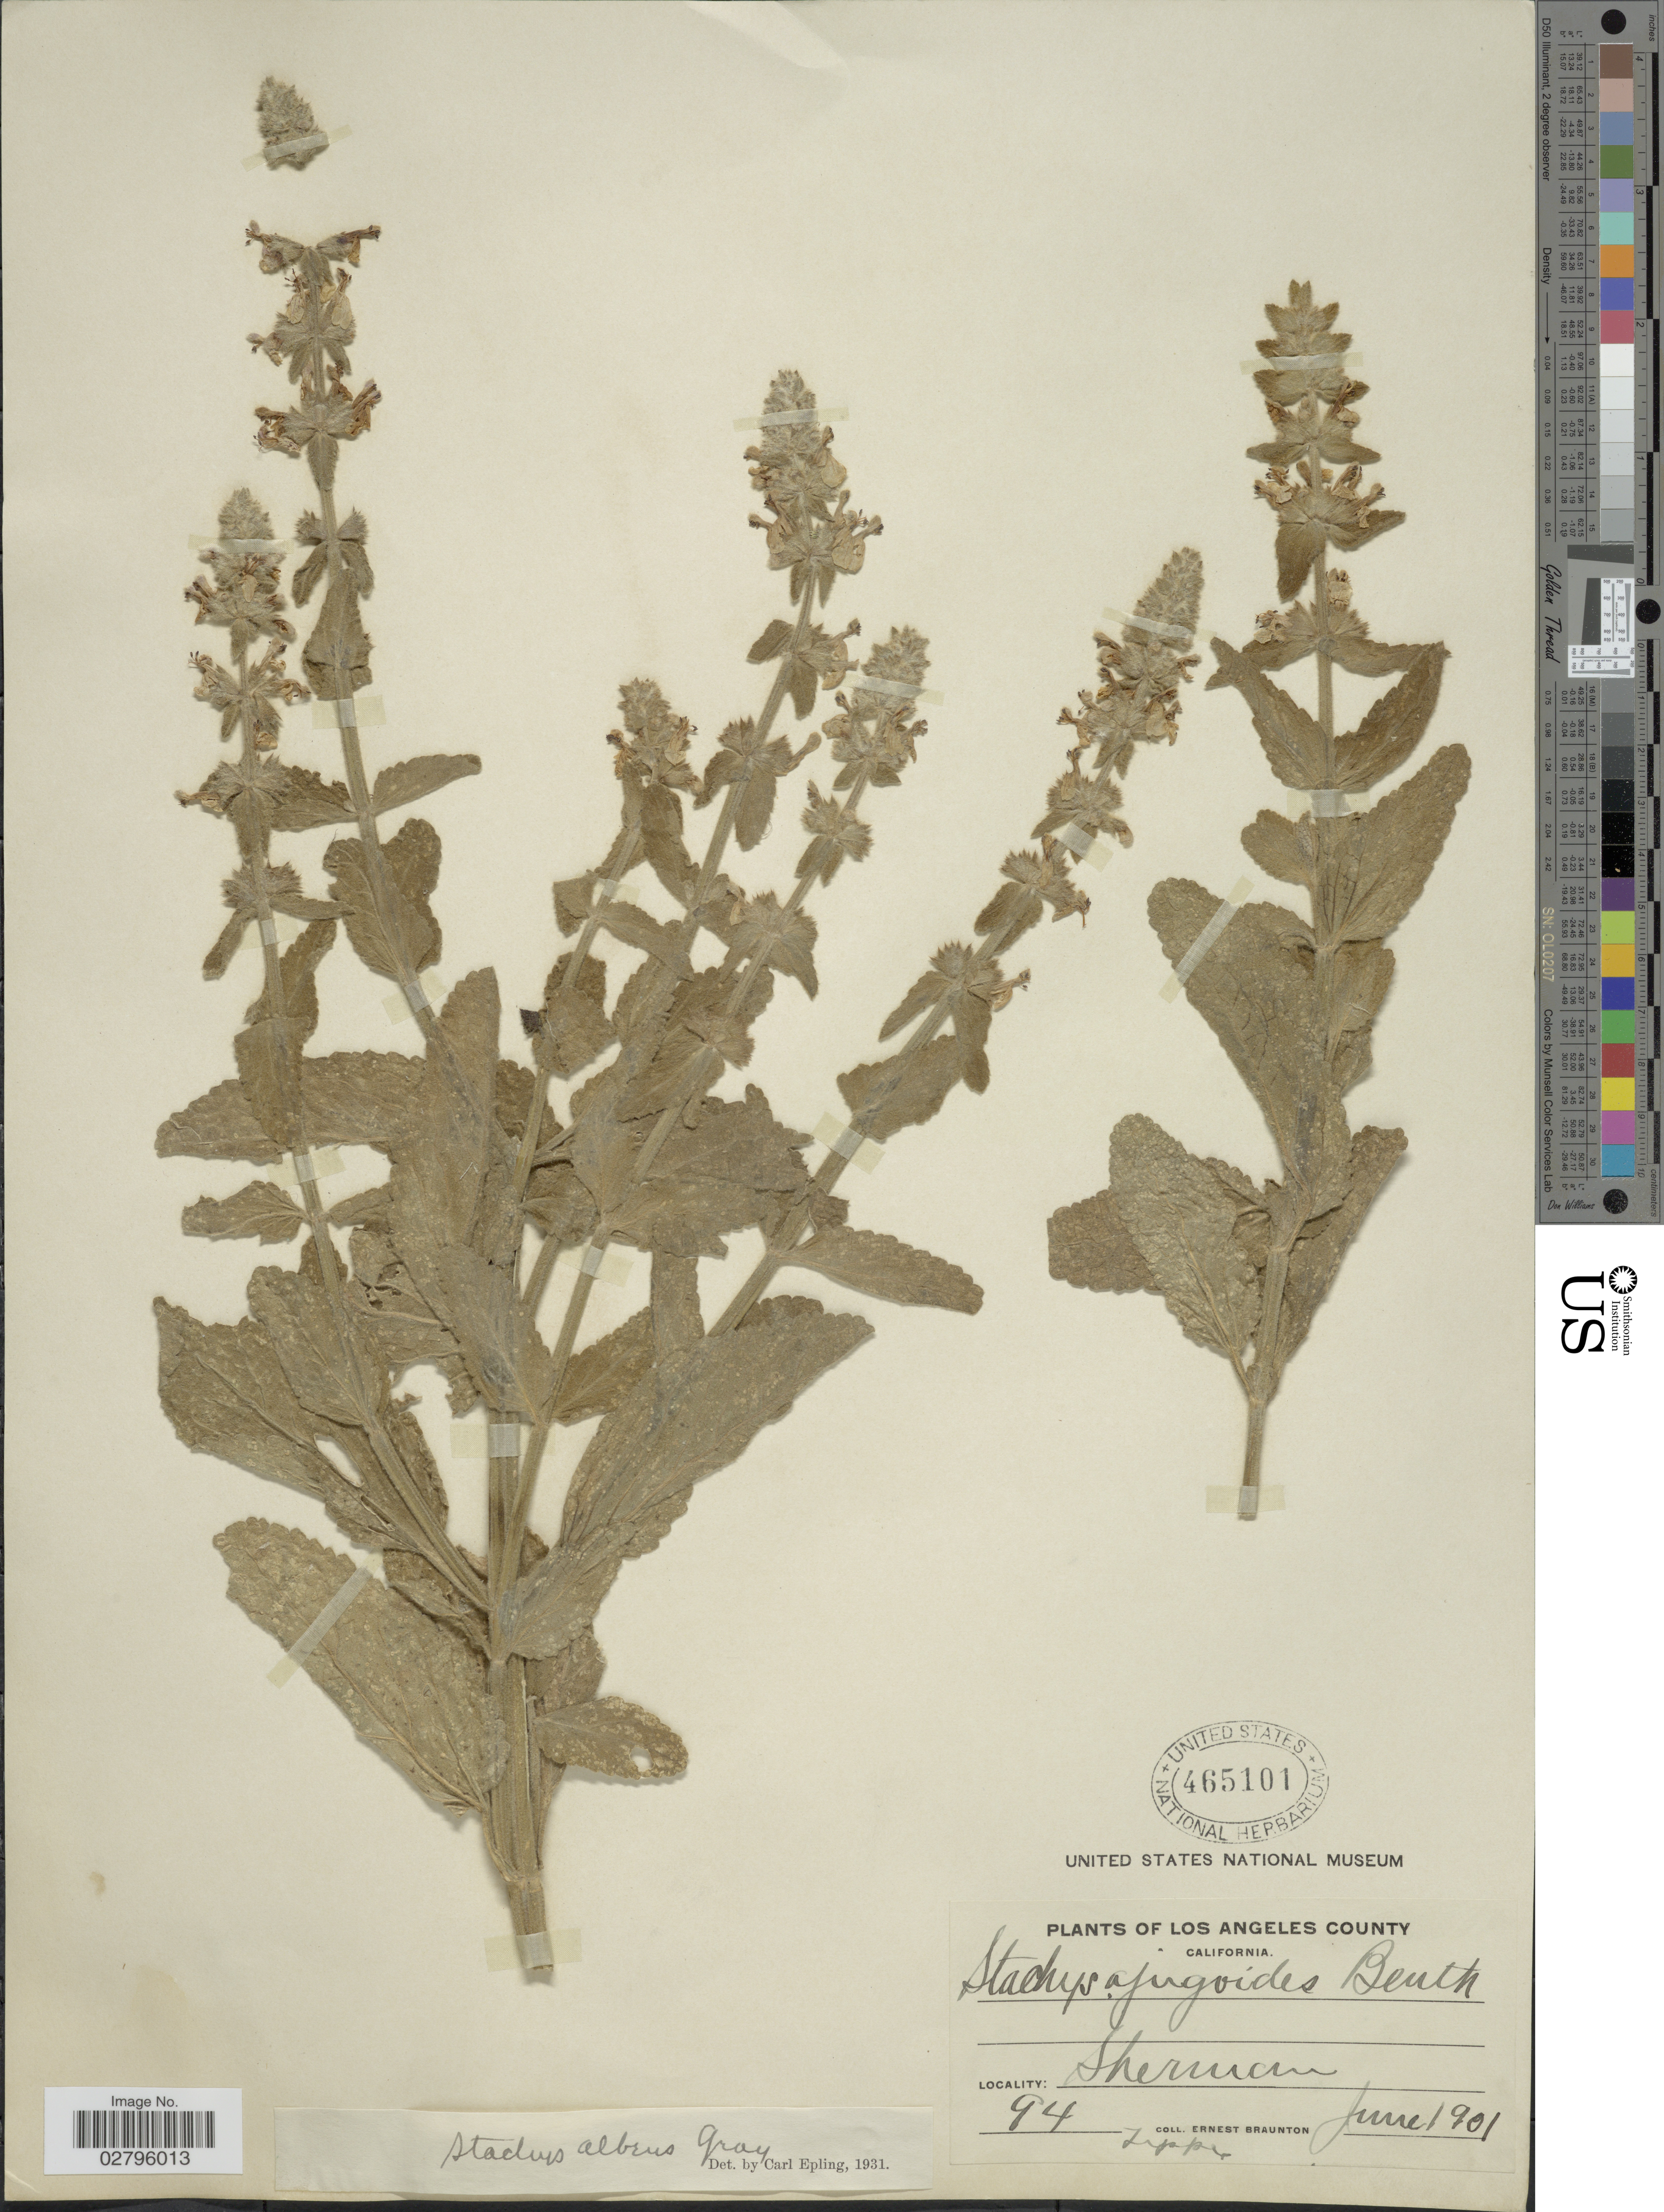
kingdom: Plantae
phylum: Tracheophyta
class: Magnoliopsida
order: Lamiales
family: Lamiaceae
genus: Stachys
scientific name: Stachys albens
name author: A. Gray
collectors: E. Braunton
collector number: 94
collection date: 1901-06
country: United States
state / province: California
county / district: Los Angeles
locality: Los Angeles County, Sherman.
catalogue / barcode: US 465101